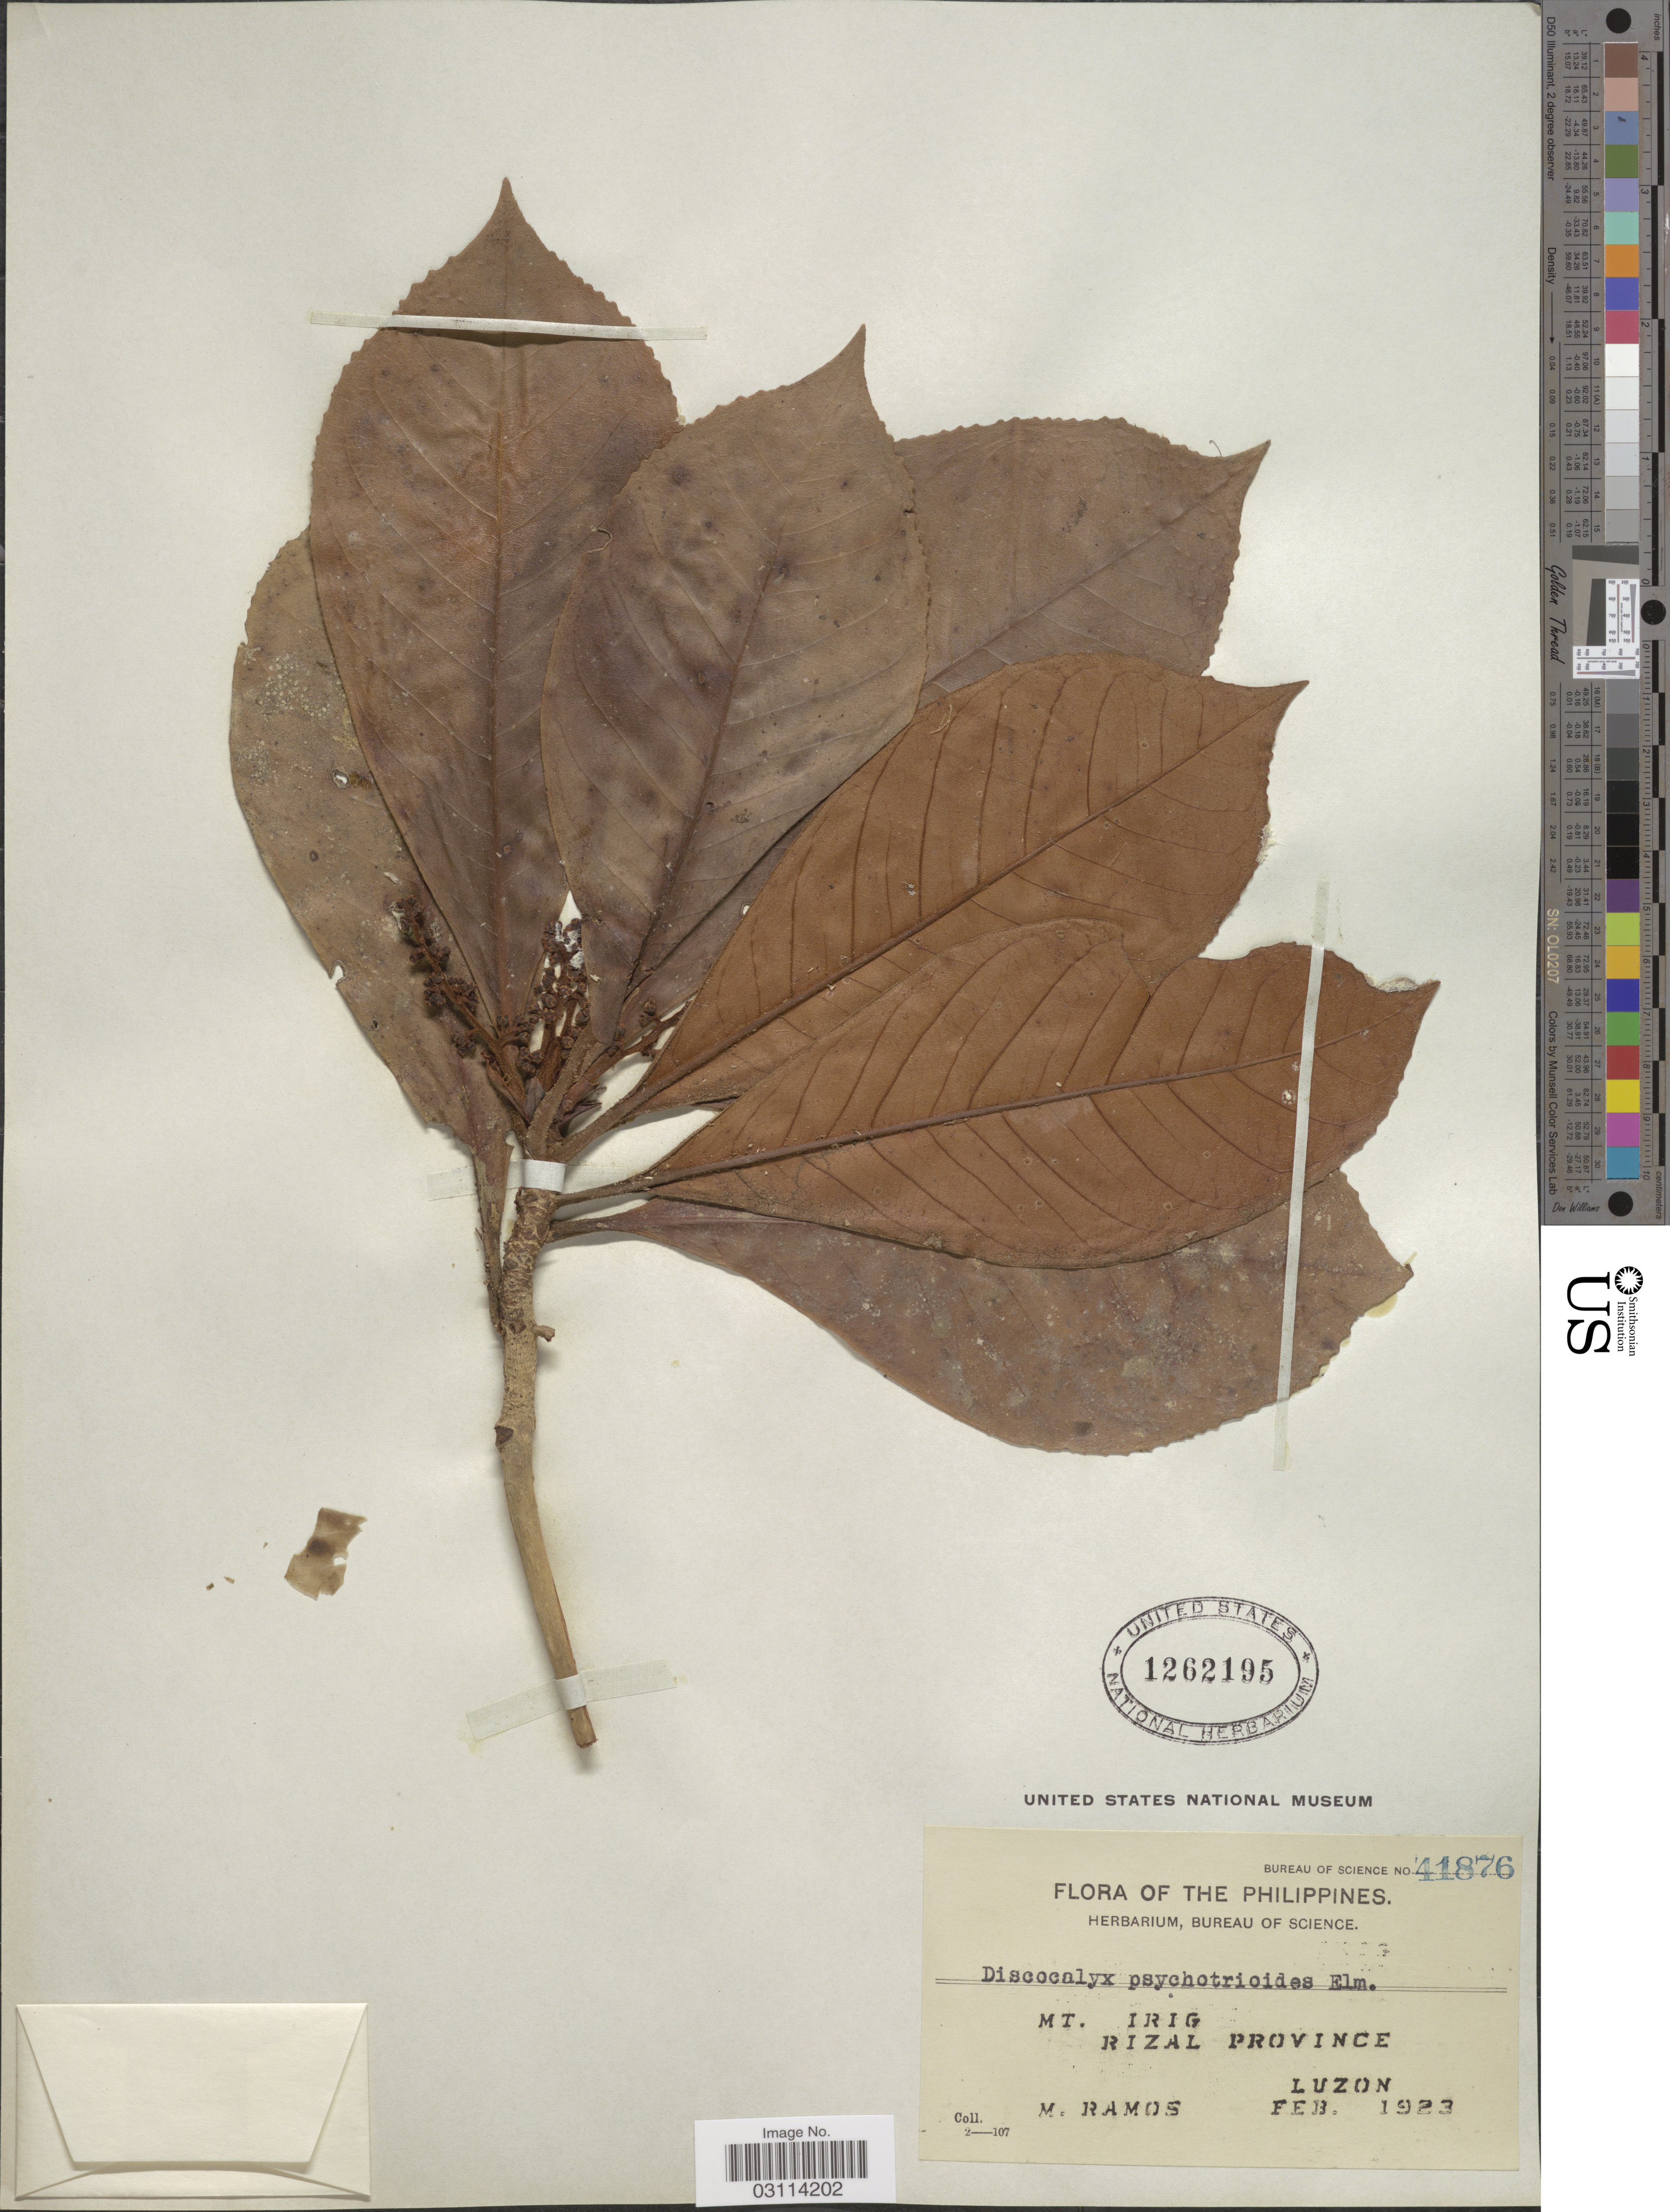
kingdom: Plantae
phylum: Tracheophyta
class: Magnoliopsida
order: Ericales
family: Primulaceae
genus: Discocalyx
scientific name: Discocalyx psychotrioides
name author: Elmer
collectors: M. Ramos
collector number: Bureau of Science 41876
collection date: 1923-02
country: Philippines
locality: Mt. Irig, Rizal Province, Luzon.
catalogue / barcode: US 1262195